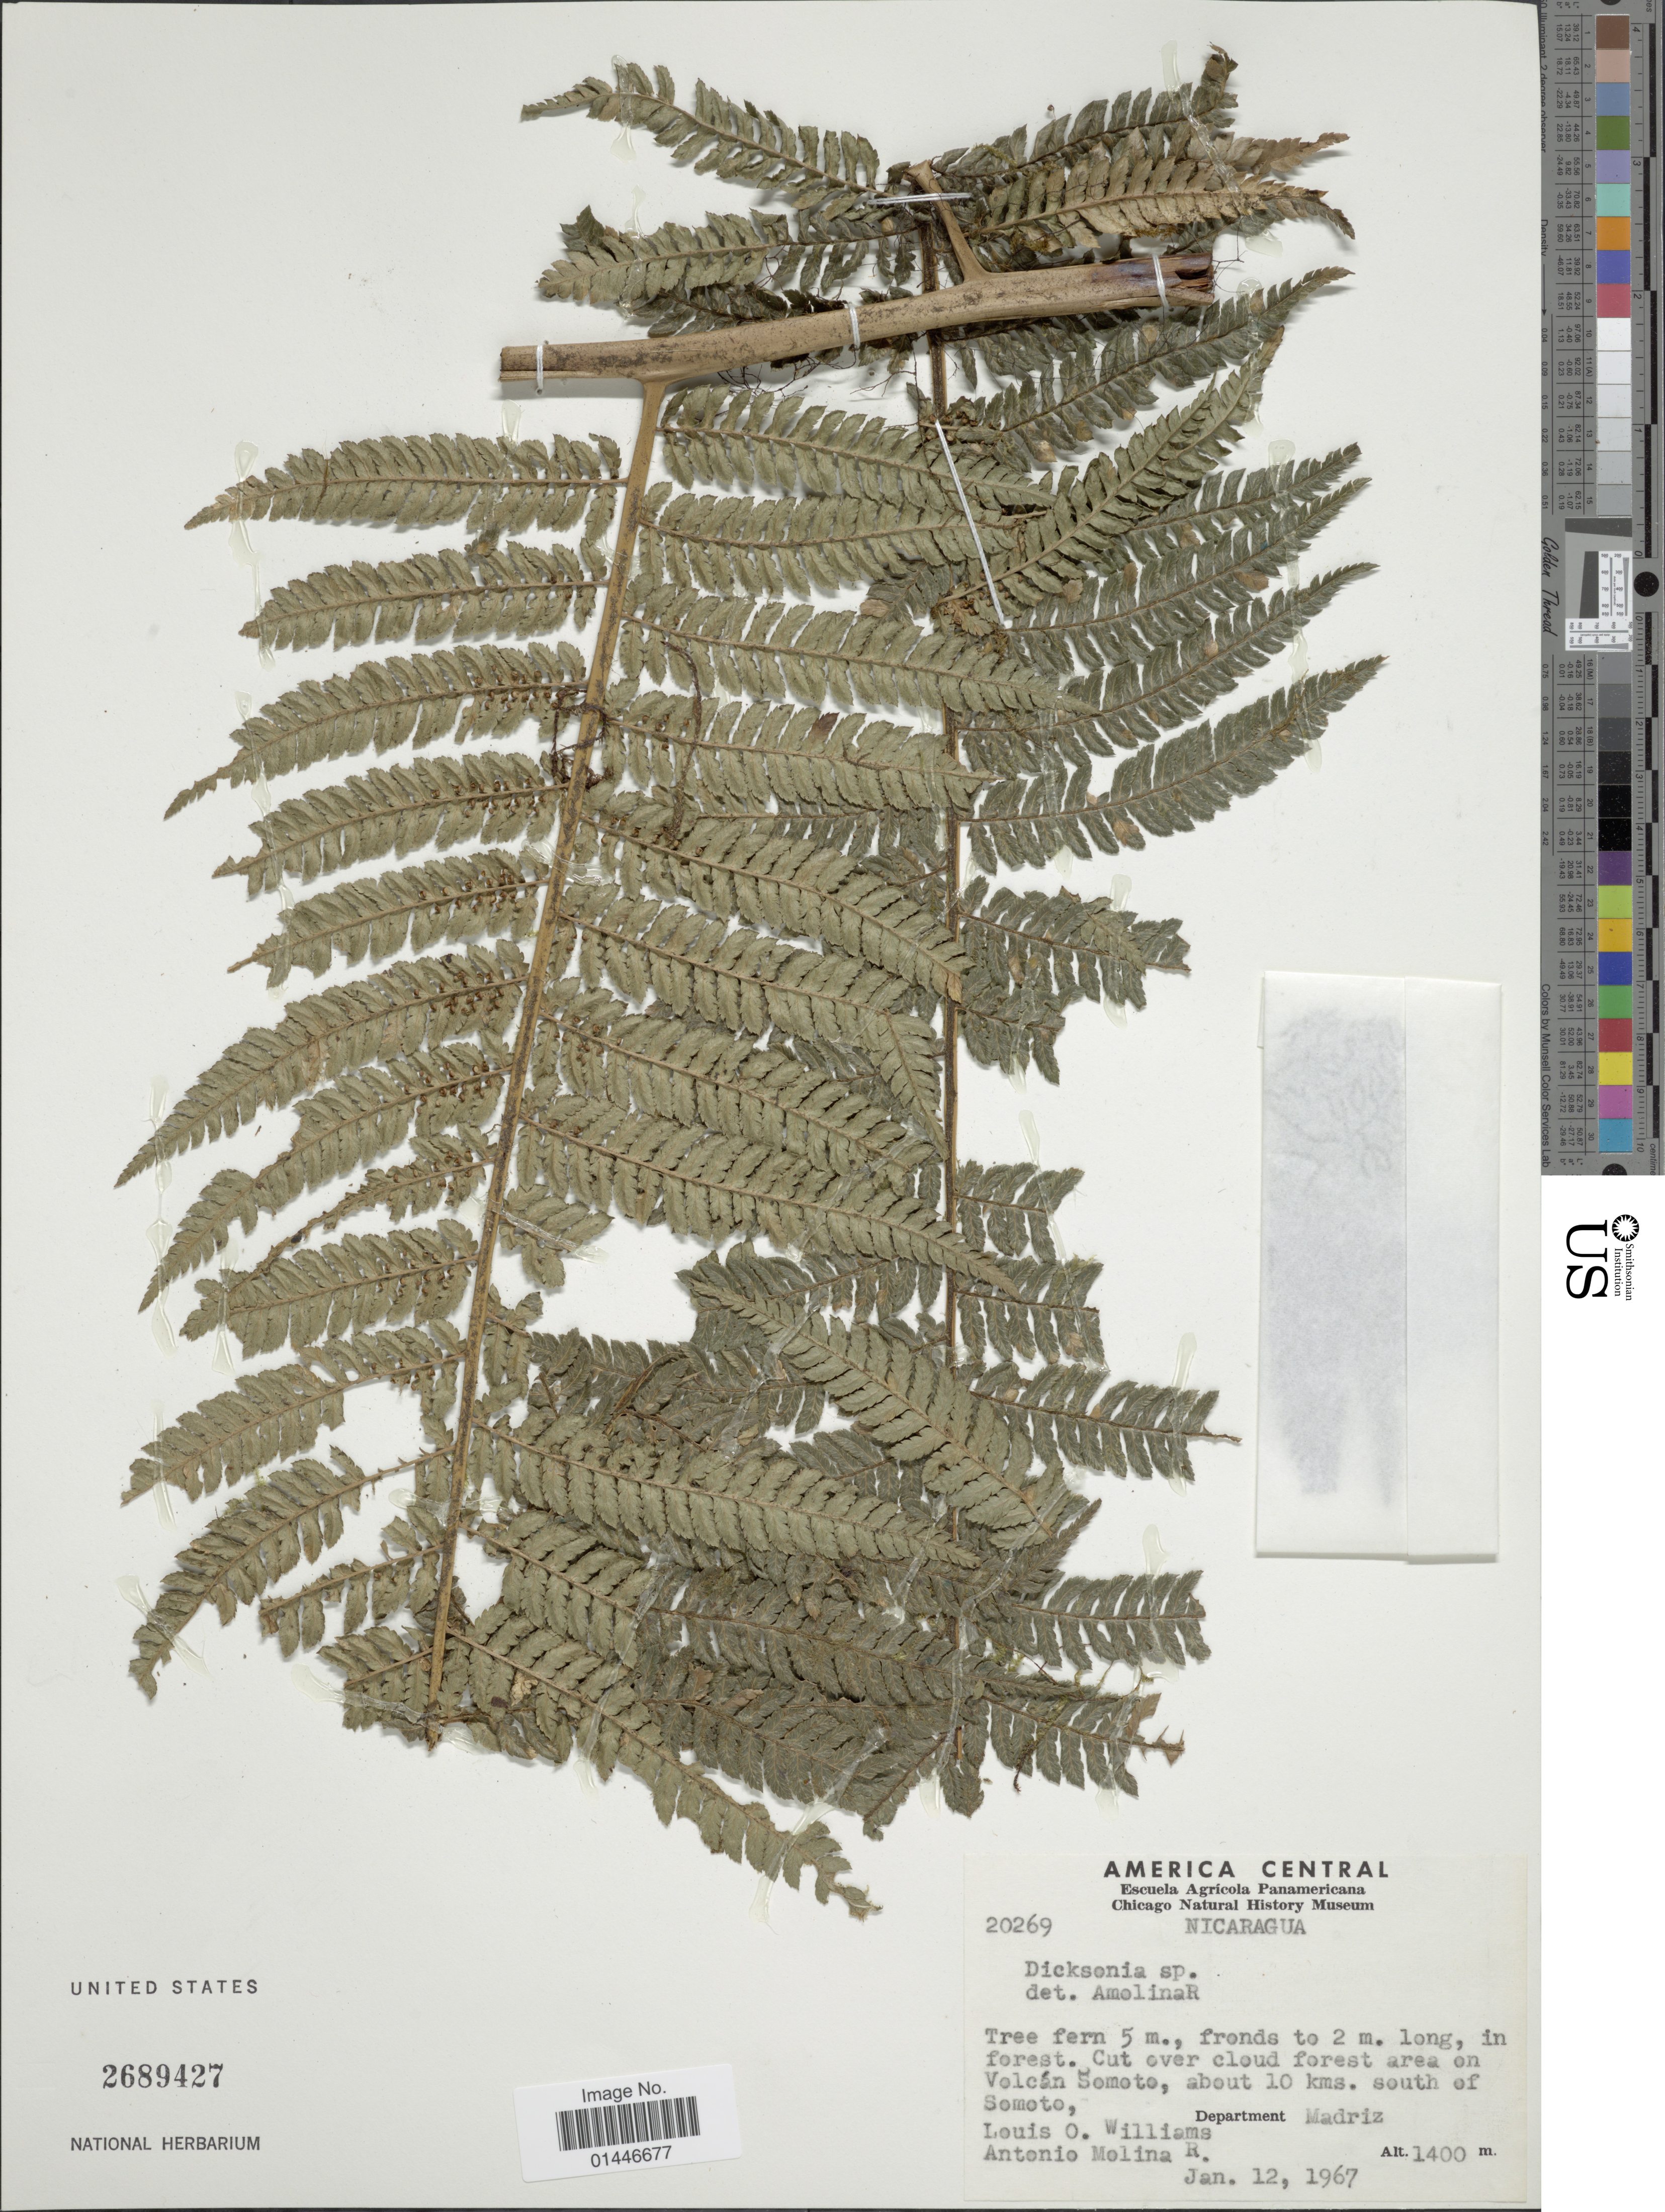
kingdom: Plantae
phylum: Tracheophyta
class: Polypodiopsida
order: Cyatheales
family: Dicksoniaceae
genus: Dicksonia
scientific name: Dicksonia gigantea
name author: H. Karst.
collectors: L. O. Williams & A. Molina R.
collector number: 20269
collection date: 1967-01-12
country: Nicaragua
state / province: Madriz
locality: Cut over cloud forest area on Volcan Somoto, about 10 kms. south of Somoto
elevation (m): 1400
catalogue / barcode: US 2689427